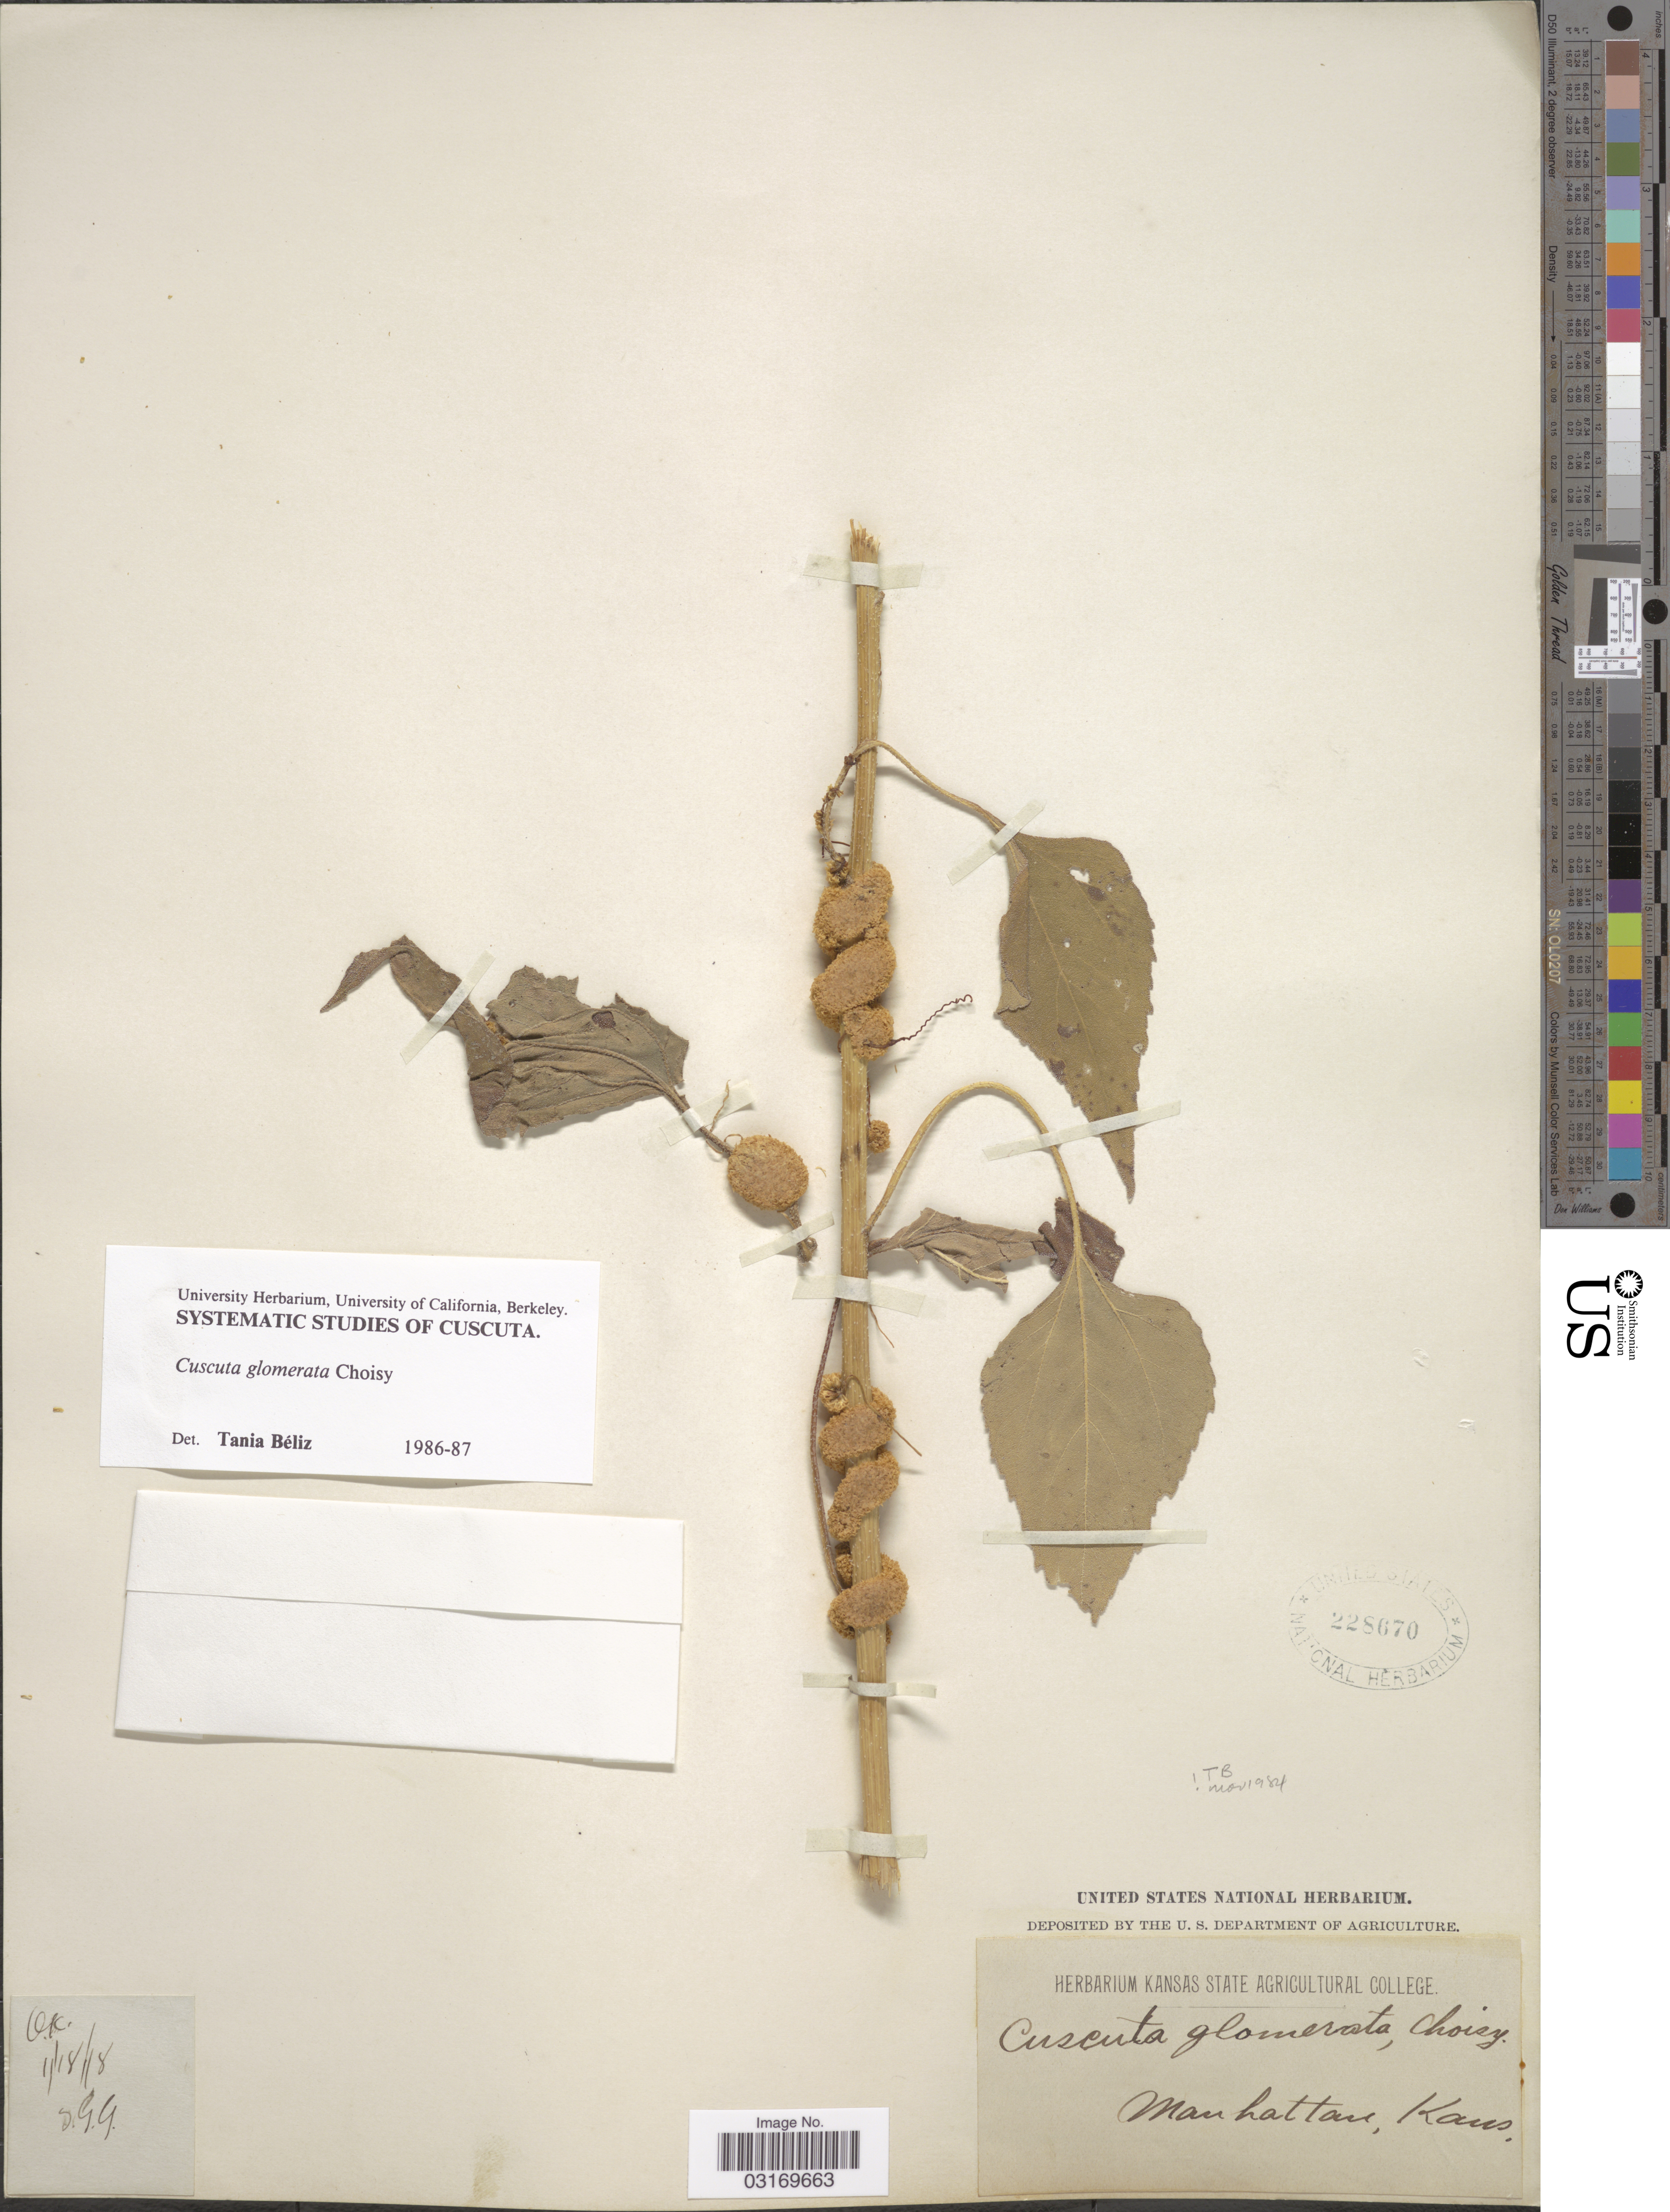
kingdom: Plantae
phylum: Tracheophyta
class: Magnoliopsida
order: Solanales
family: Convolvulaceae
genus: Cuscuta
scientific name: Cuscuta glomerata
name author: Chris.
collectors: ex herb. Kansas State Agricultural College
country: United States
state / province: Kansas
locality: Manhattan.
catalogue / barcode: US 228670